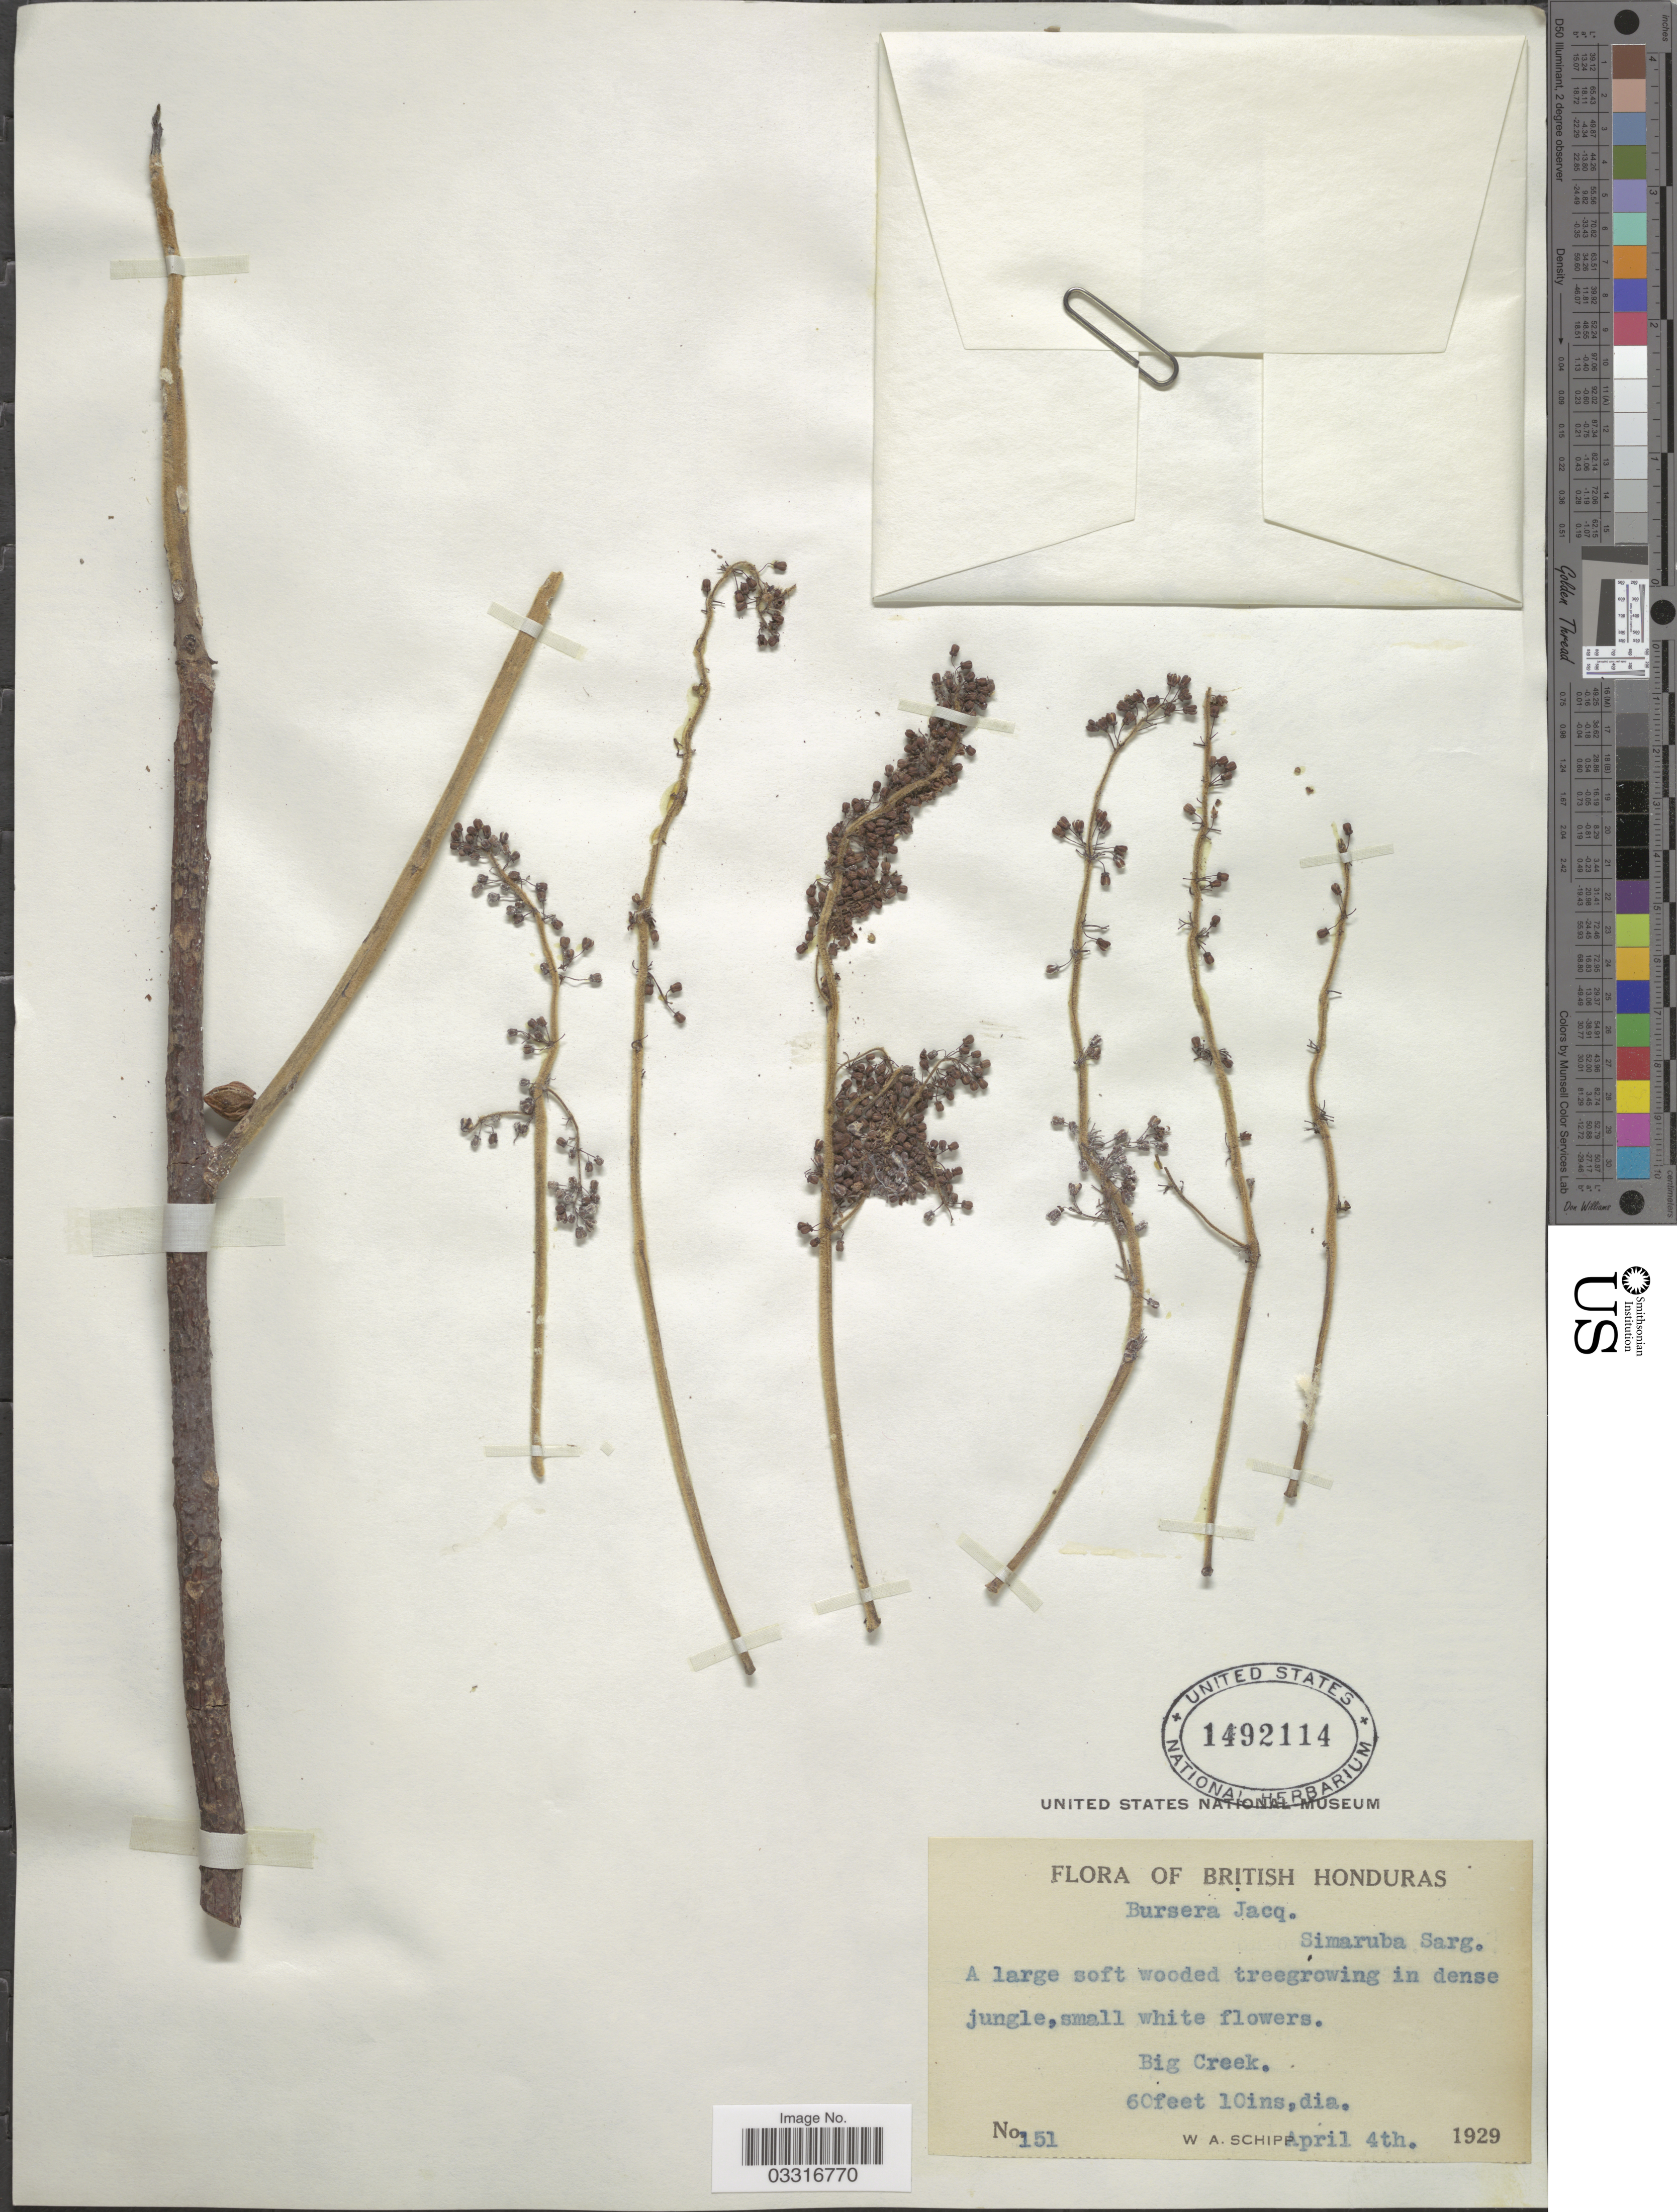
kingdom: Plantae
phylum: Tracheophyta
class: Magnoliopsida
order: Sapindales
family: Burseraceae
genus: Bursera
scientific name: Bursera simaruba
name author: (L.) Sarg.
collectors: W. Schipp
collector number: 151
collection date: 1929-04-04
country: Belize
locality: British Honduras, Big Creek.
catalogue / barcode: US 1492114